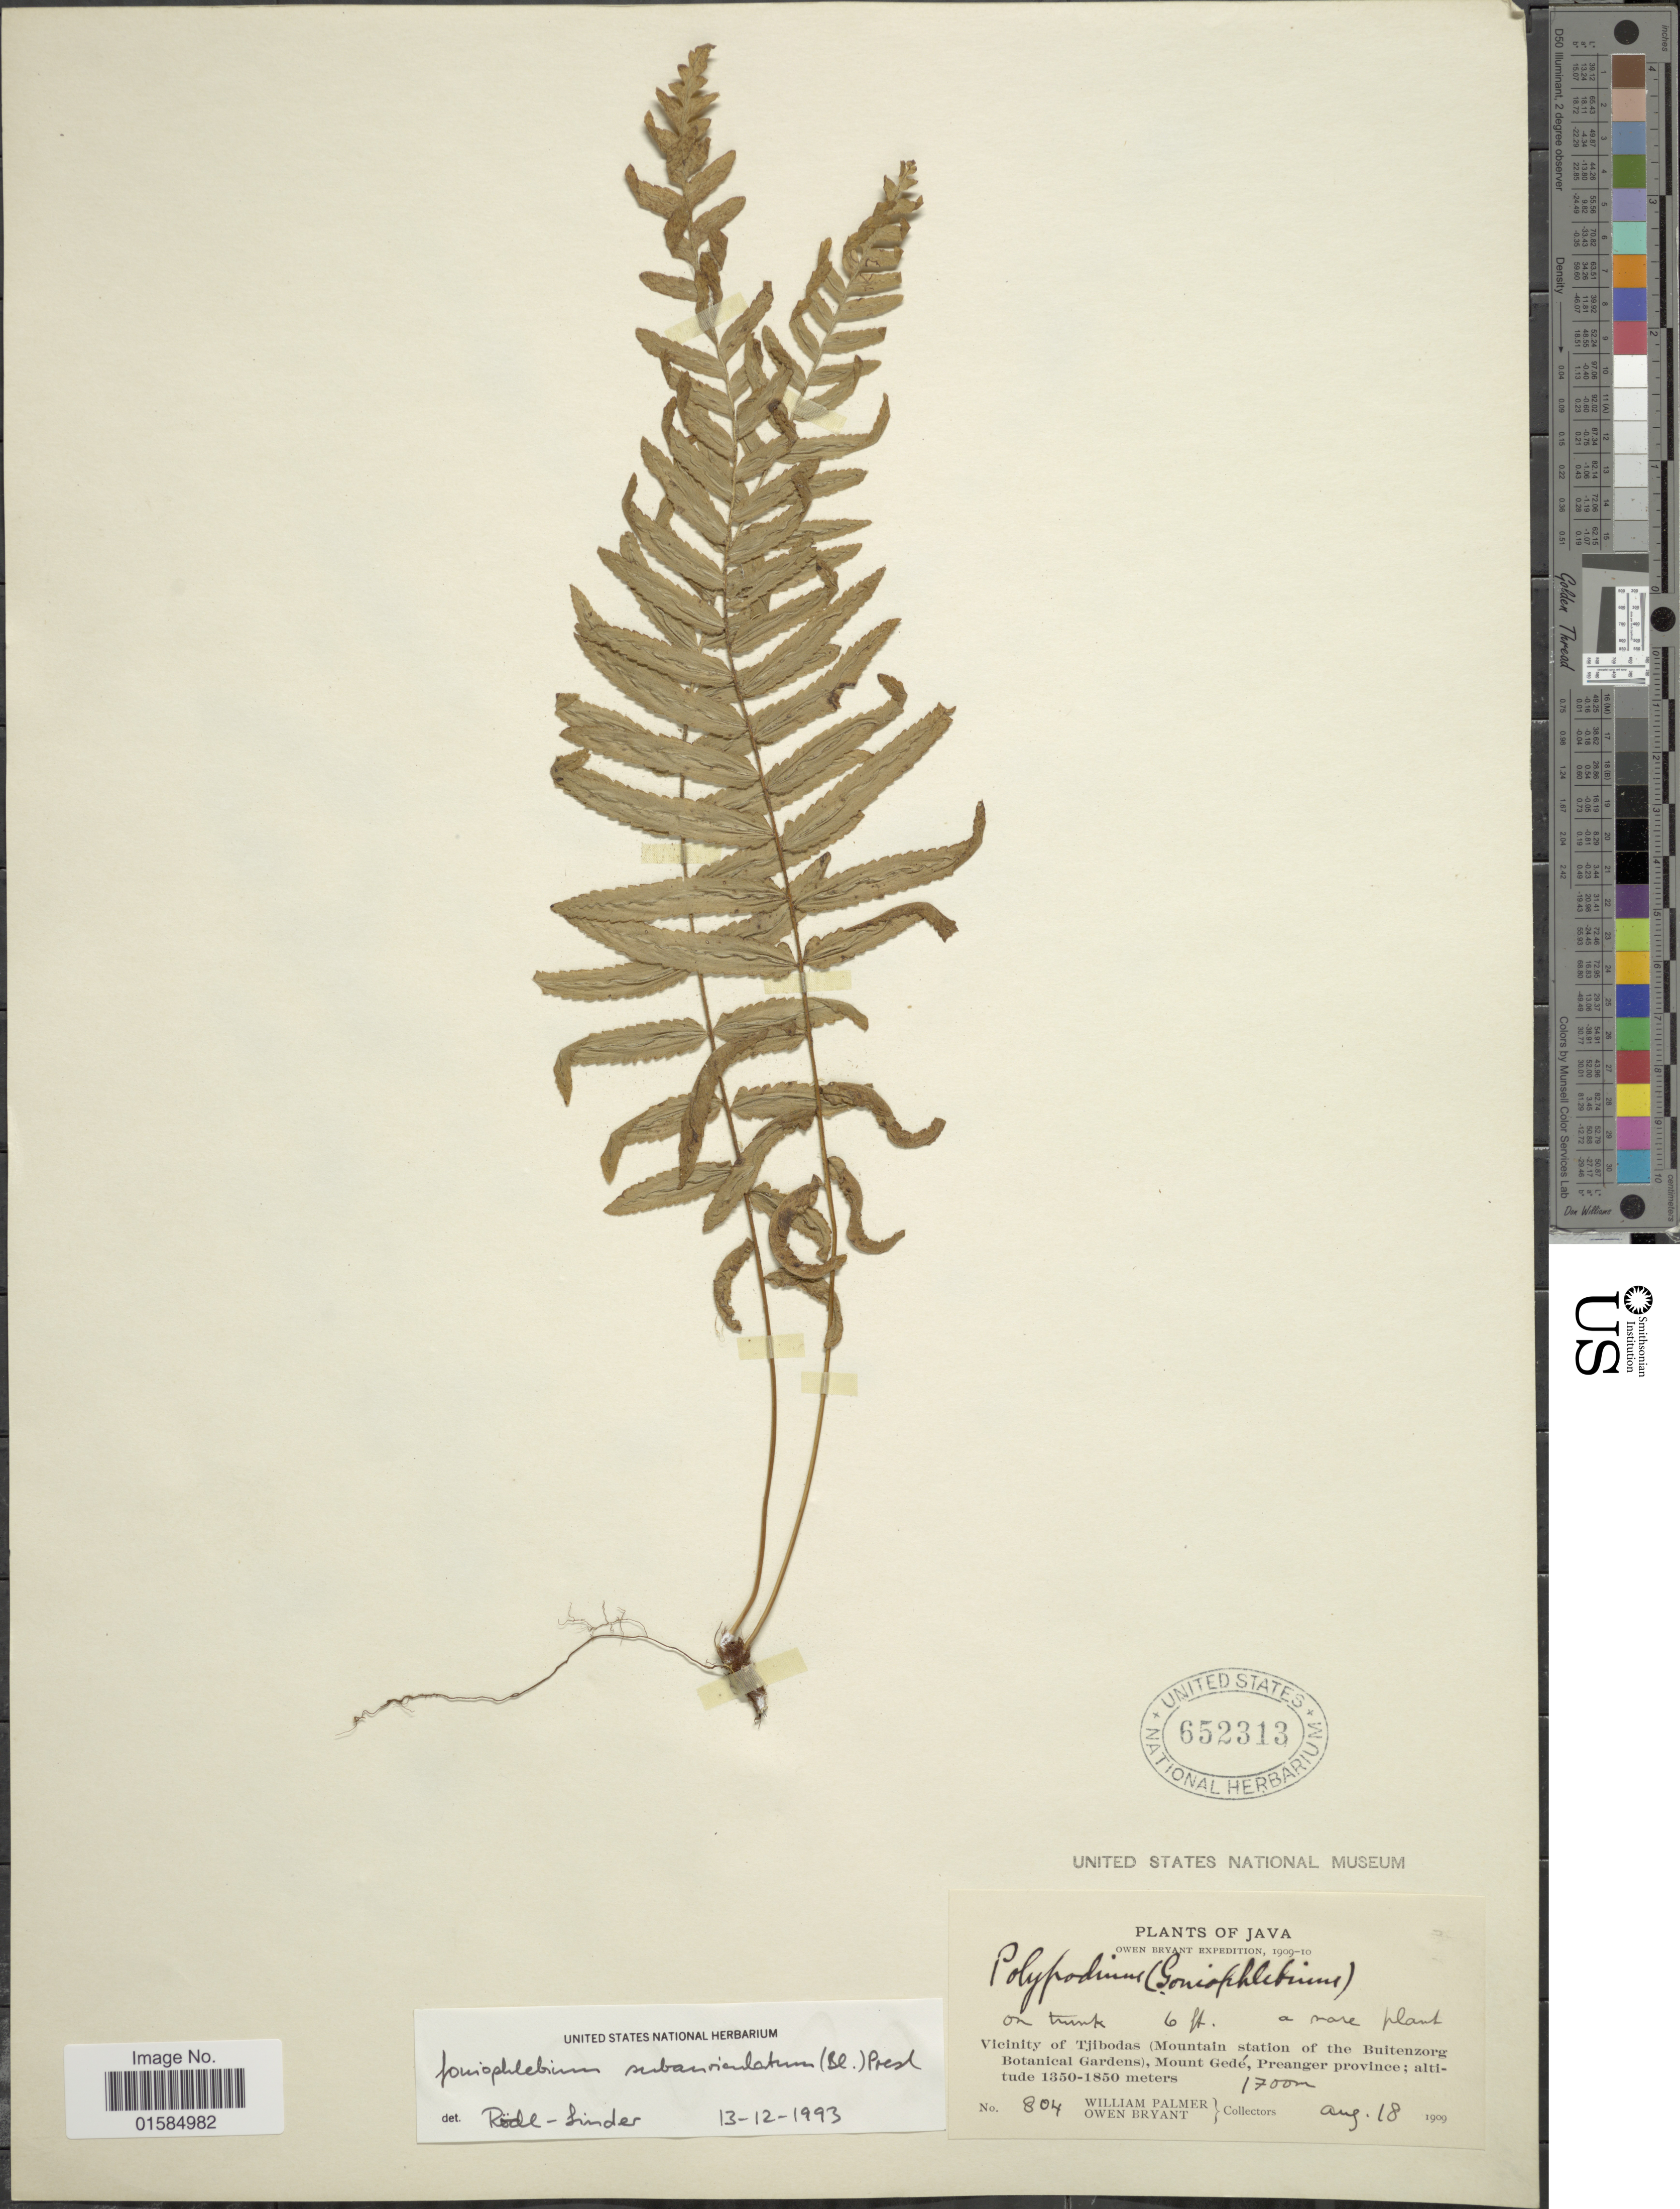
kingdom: Plantae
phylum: Tracheophyta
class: Polypodiopsida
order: Polypodiales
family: Polypodiaceae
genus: Goniophlebium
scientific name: Goniophlebium subauriculatum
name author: (Blume) C. Presl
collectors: W. Palmer & O. Bryant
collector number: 804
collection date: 1909-08-18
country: Indonesia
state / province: Java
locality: Vicinity of Tjibodas (Mountain station of the Buitenzorg Botanical Gardens), Mount Gede, Preanger province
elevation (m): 1700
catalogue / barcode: US 652313